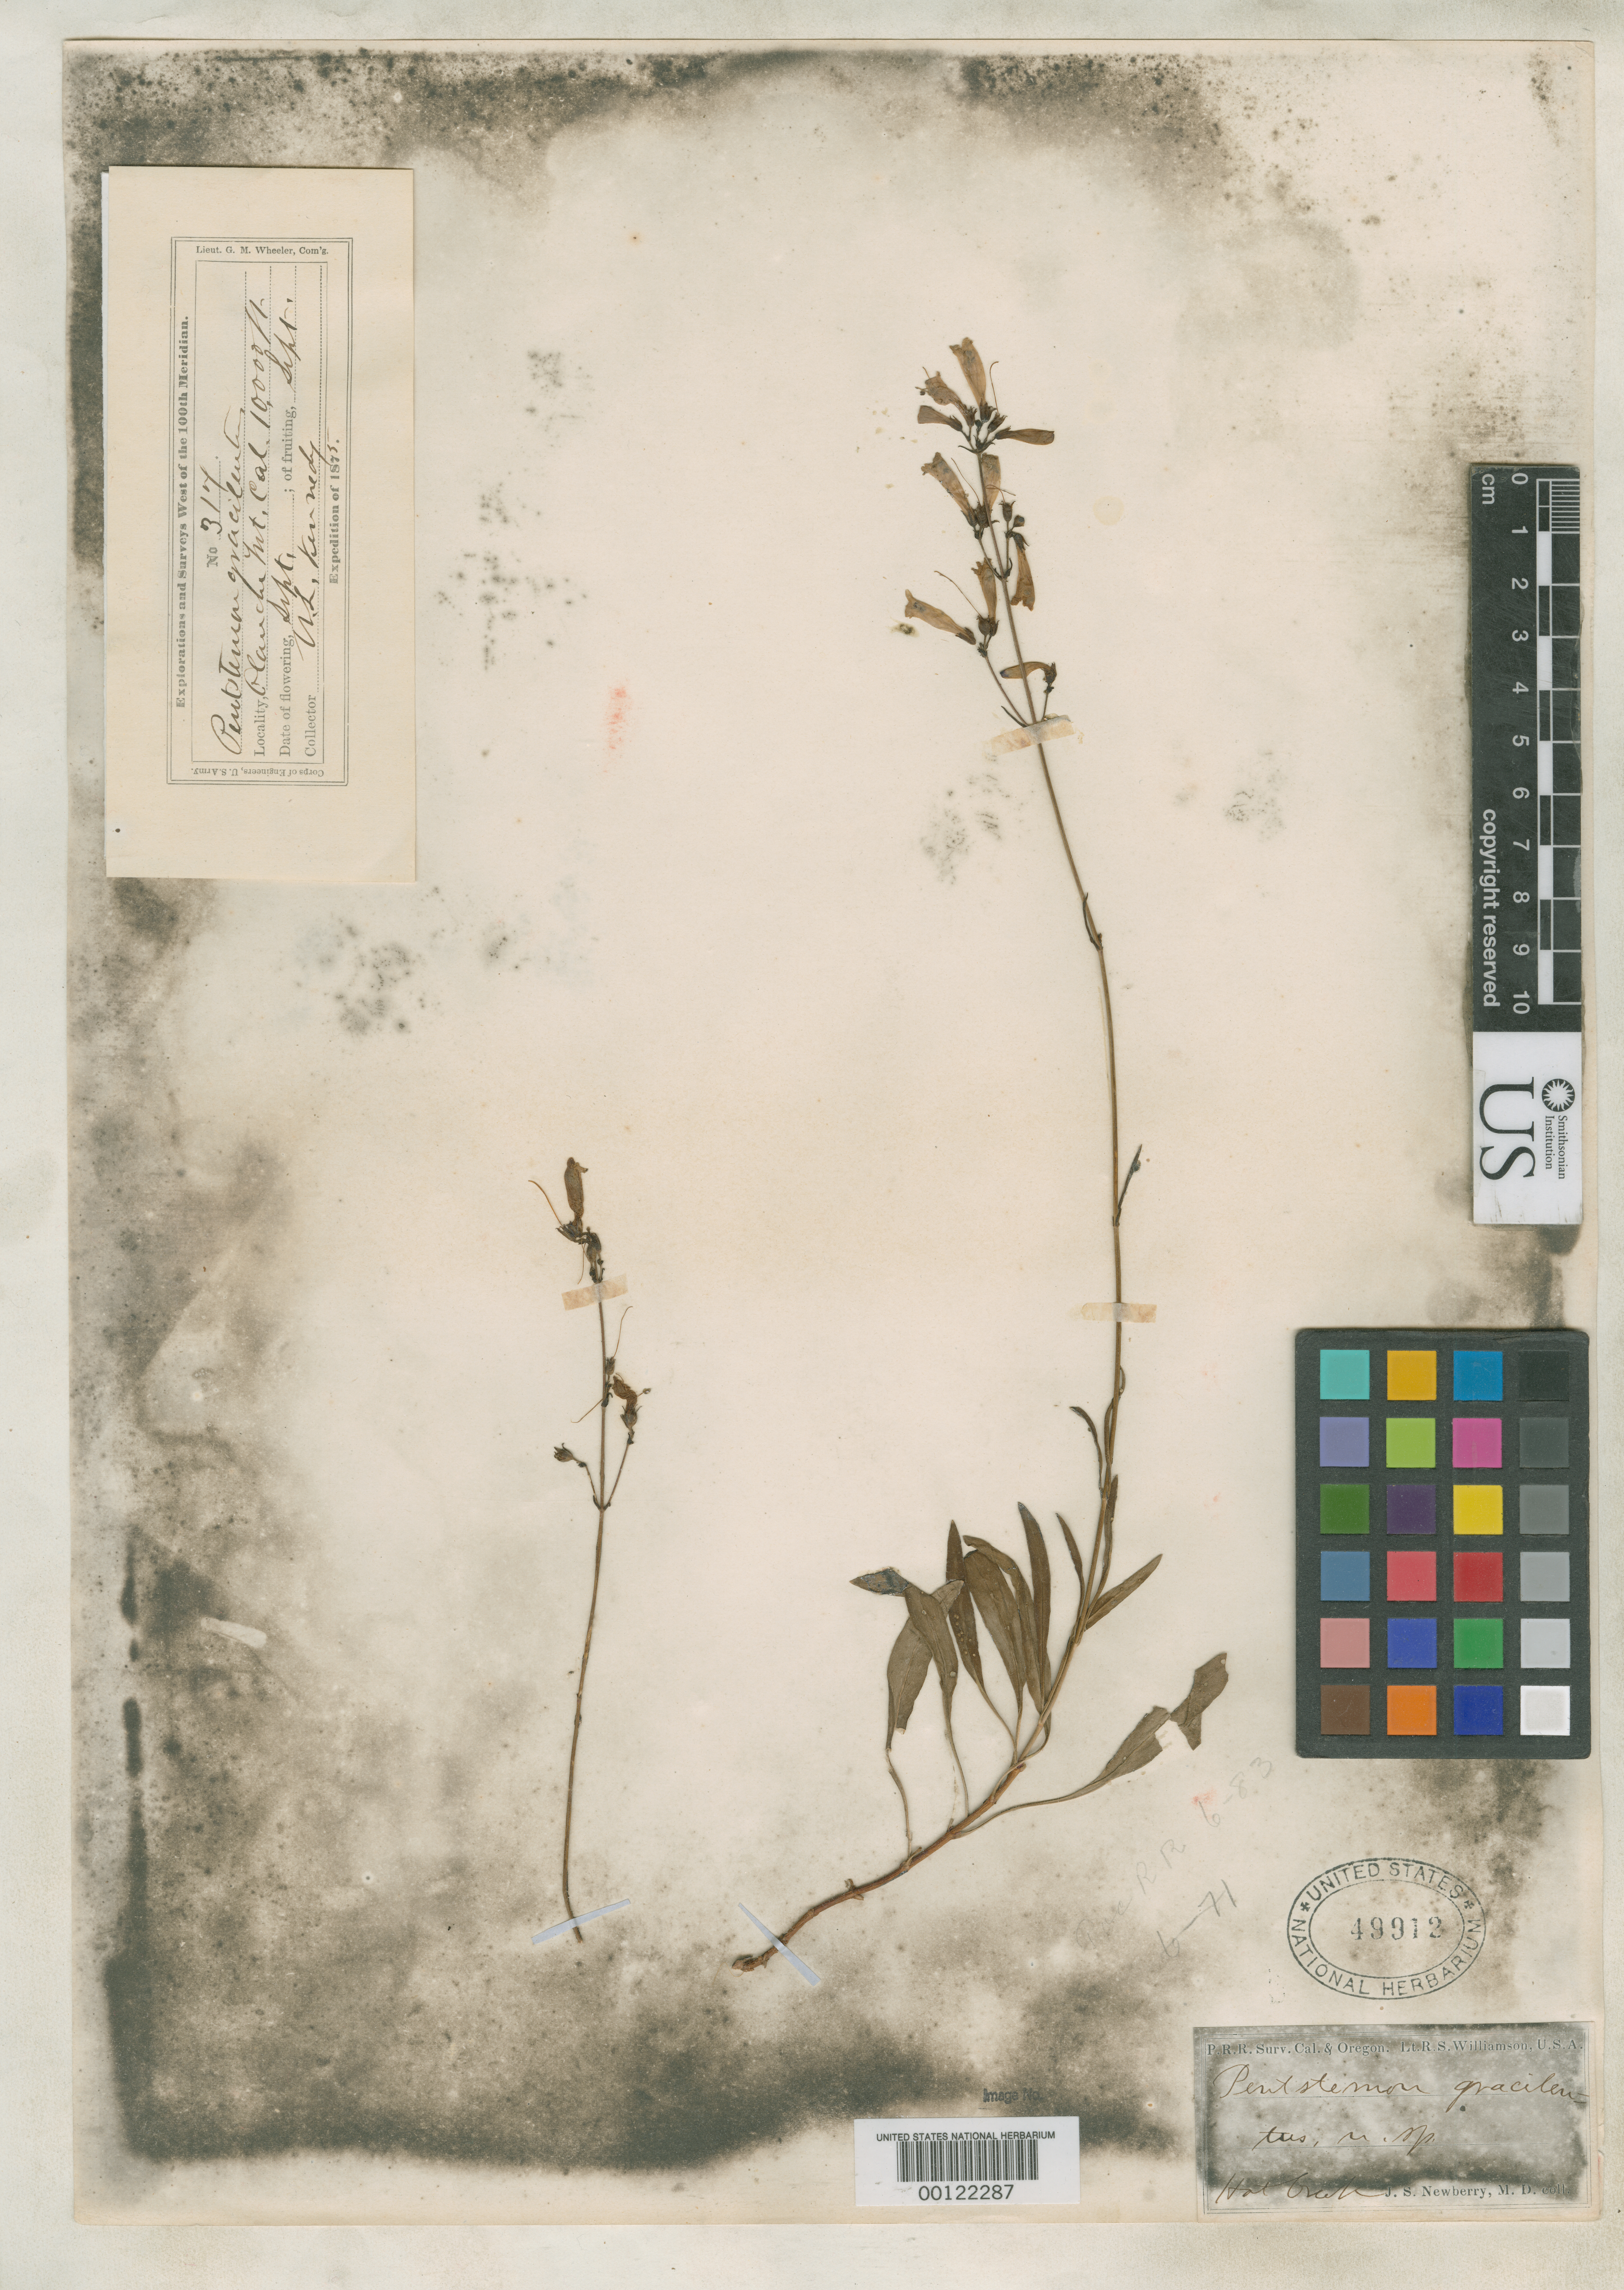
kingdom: Plantae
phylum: Tracheophyta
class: Magnoliopsida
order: Lamiales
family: Plantaginaceae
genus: Penstemon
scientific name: Penstemon gracilentus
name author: A. Gray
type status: Isotype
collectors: J. S. Newberry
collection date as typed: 1854 to -- --- 1855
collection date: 1854/1855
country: United States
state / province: California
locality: Lassen's Butte; Hot Creek.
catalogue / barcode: US 49912